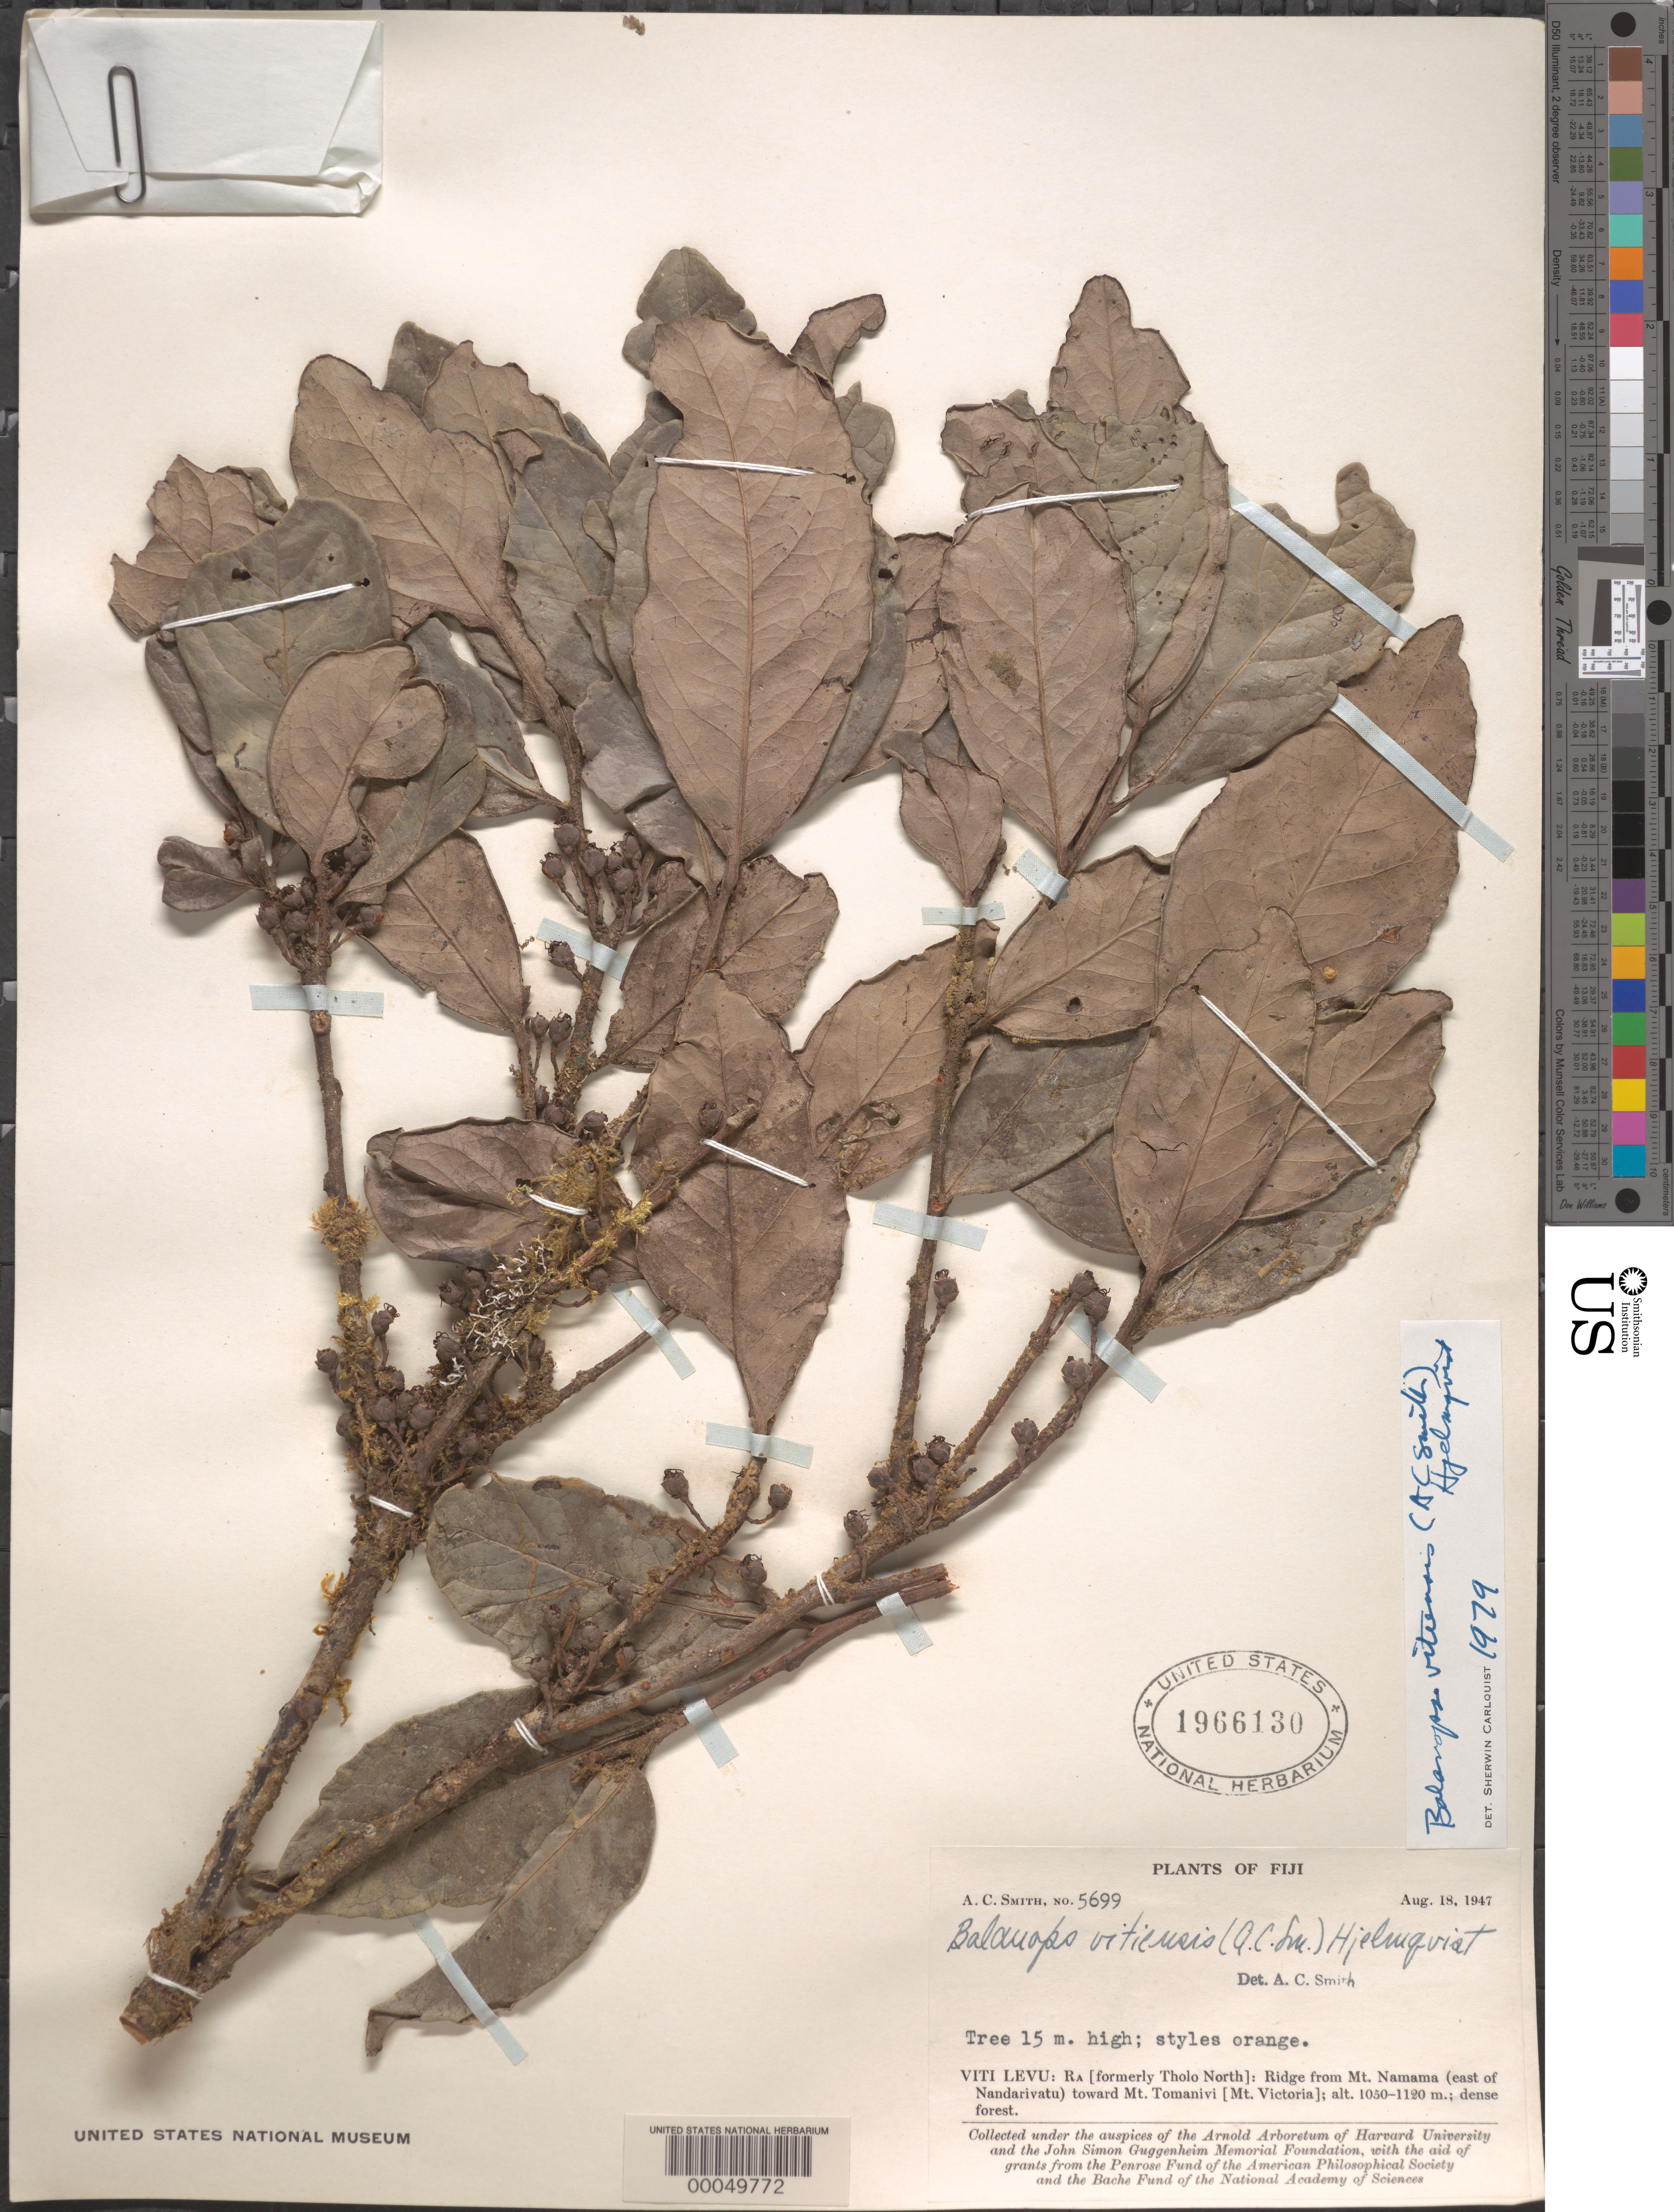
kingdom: Plantae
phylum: Tracheophyta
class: Magnoliopsida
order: Malpighiales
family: Balanopaceae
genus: Balanops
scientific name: Balanops vitiensis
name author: (A.C. Sm.) Hjelmq.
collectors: A. C. Smith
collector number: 5699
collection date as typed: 18 Aug 1947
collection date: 1947-08-18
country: Fiji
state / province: Western Division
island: Viti Levu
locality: Ra Prov. : ridge from mt. namama toward mt. tomanivi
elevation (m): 1050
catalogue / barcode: US 1966130